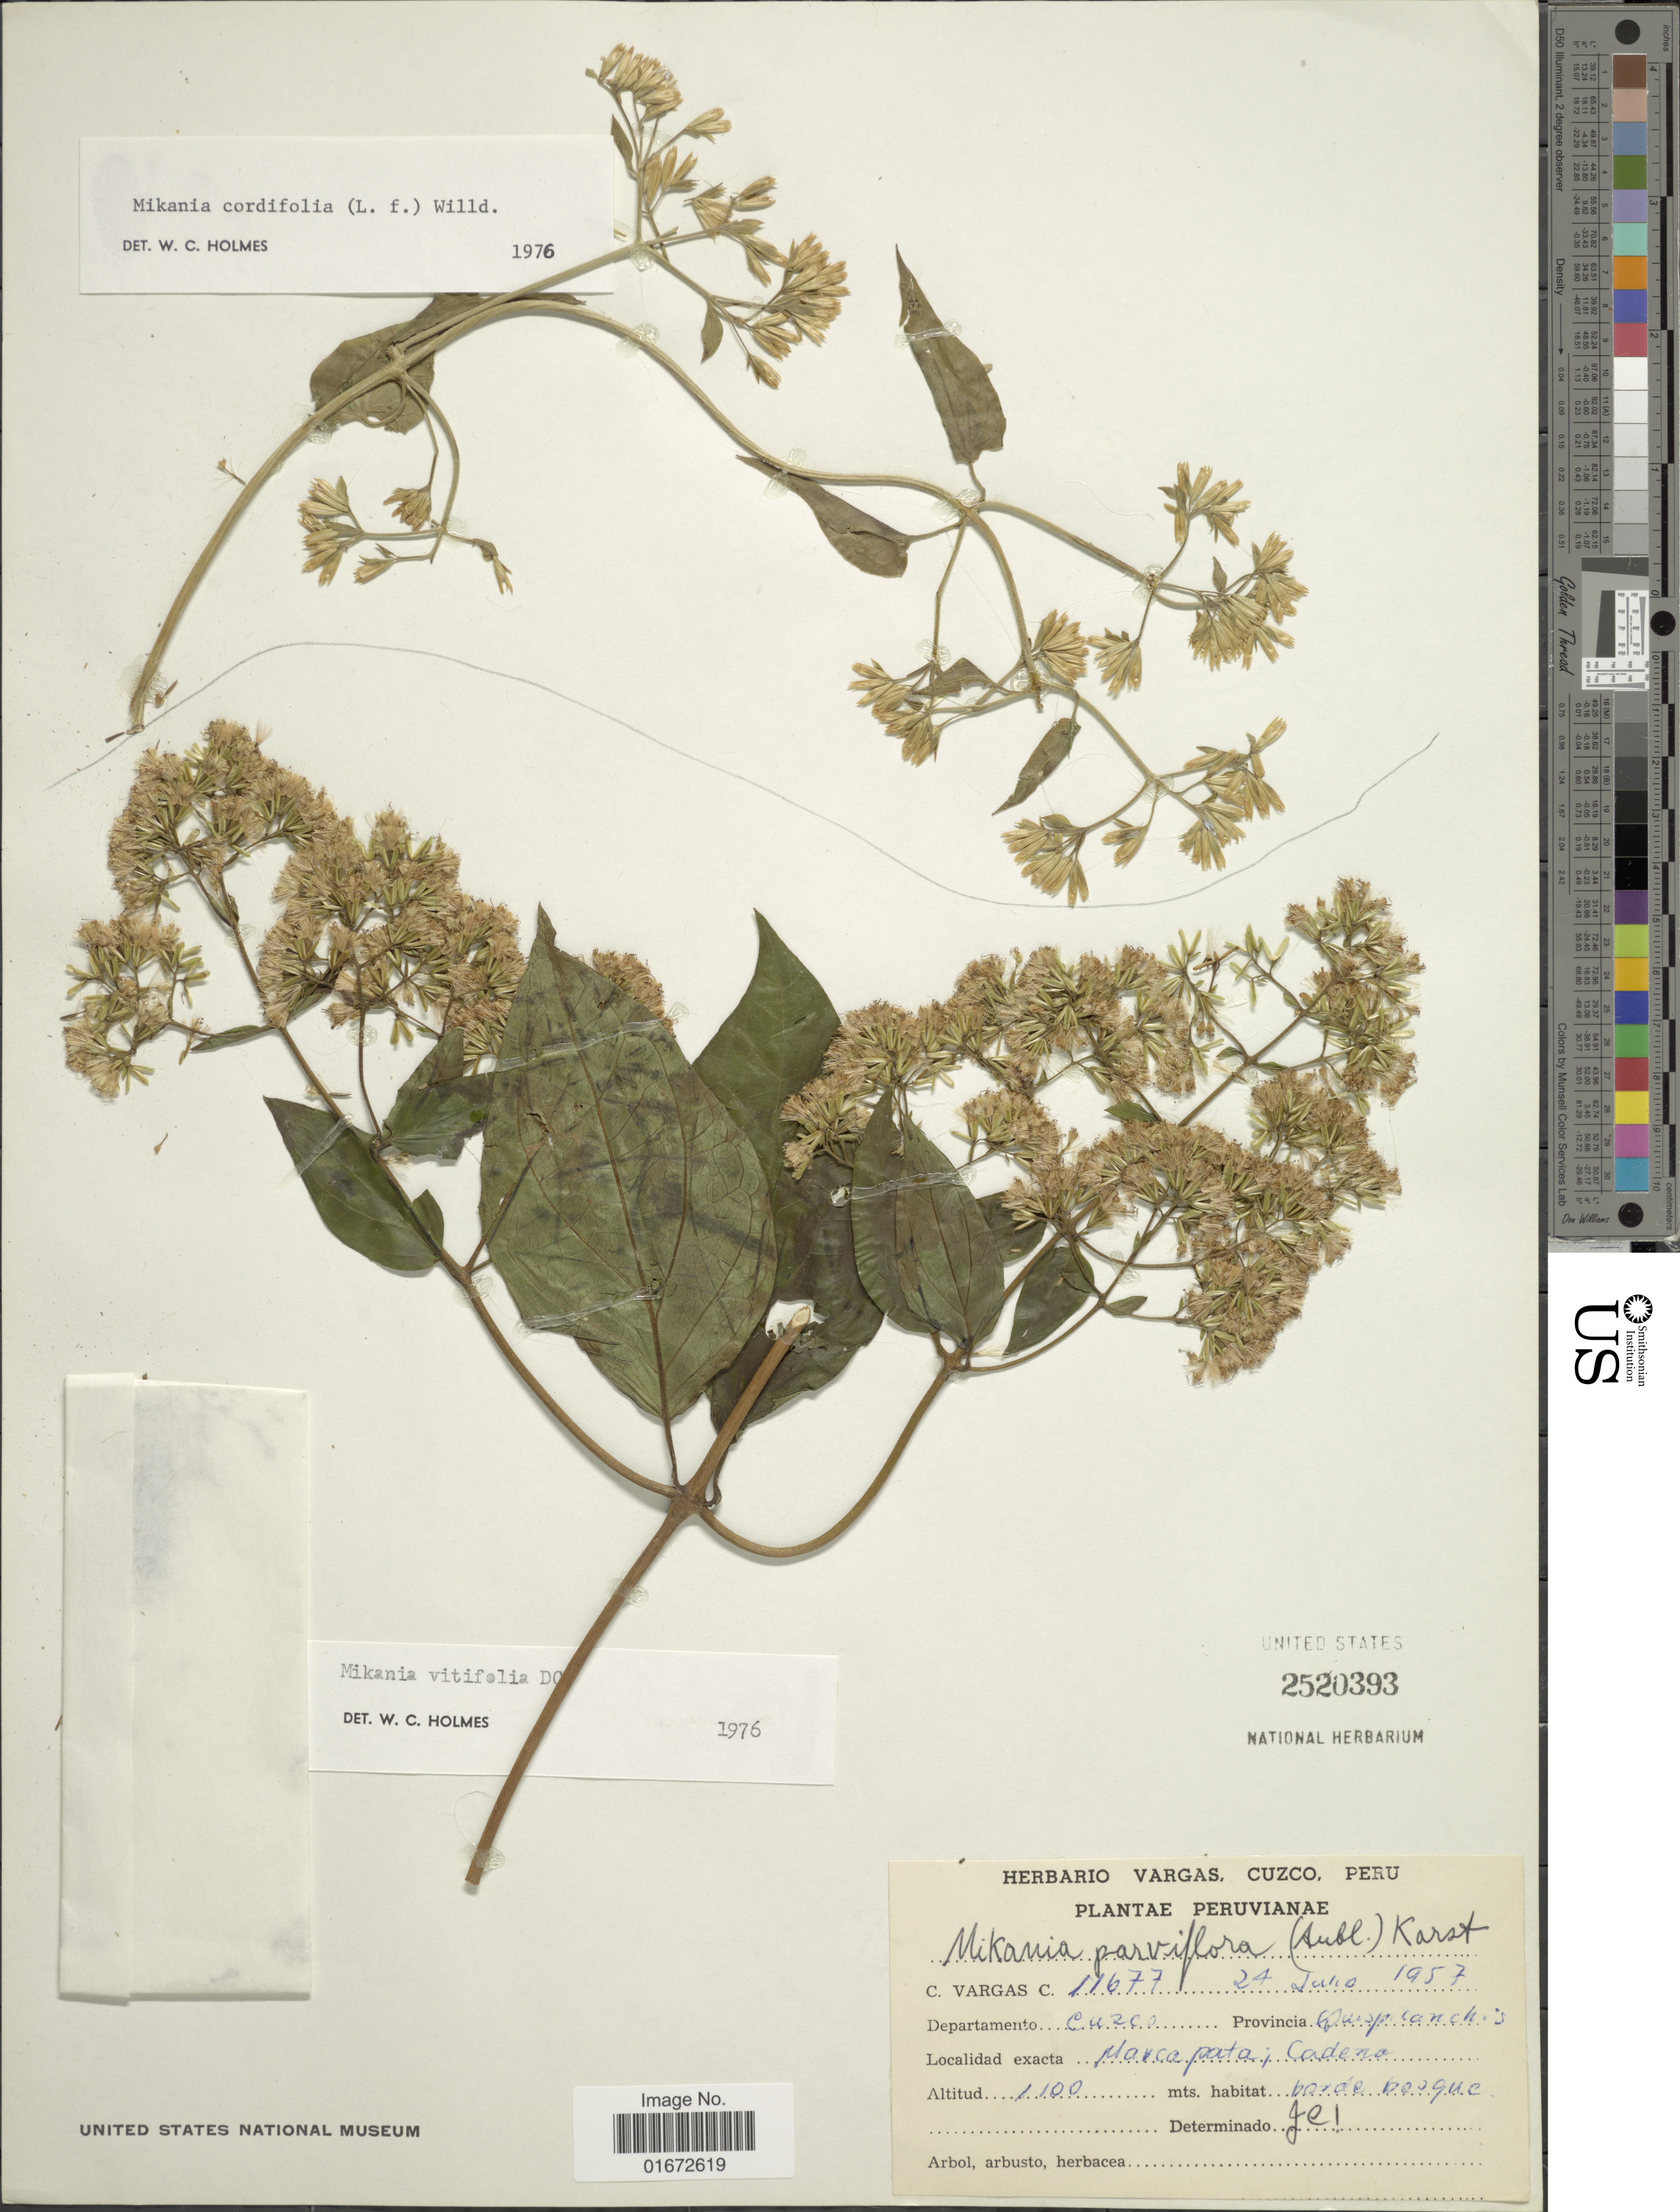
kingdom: Plantae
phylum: Tracheophyta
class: Magnoliopsida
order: Asterales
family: Asteraceae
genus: Mikania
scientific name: Mikania vitifolia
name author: DC.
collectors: C. Vargas Calderón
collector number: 11677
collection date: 1957-07-24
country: Peru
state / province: Cusco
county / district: Quispicanchis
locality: Marcapata; Cadena.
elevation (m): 1100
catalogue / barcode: US 2520393